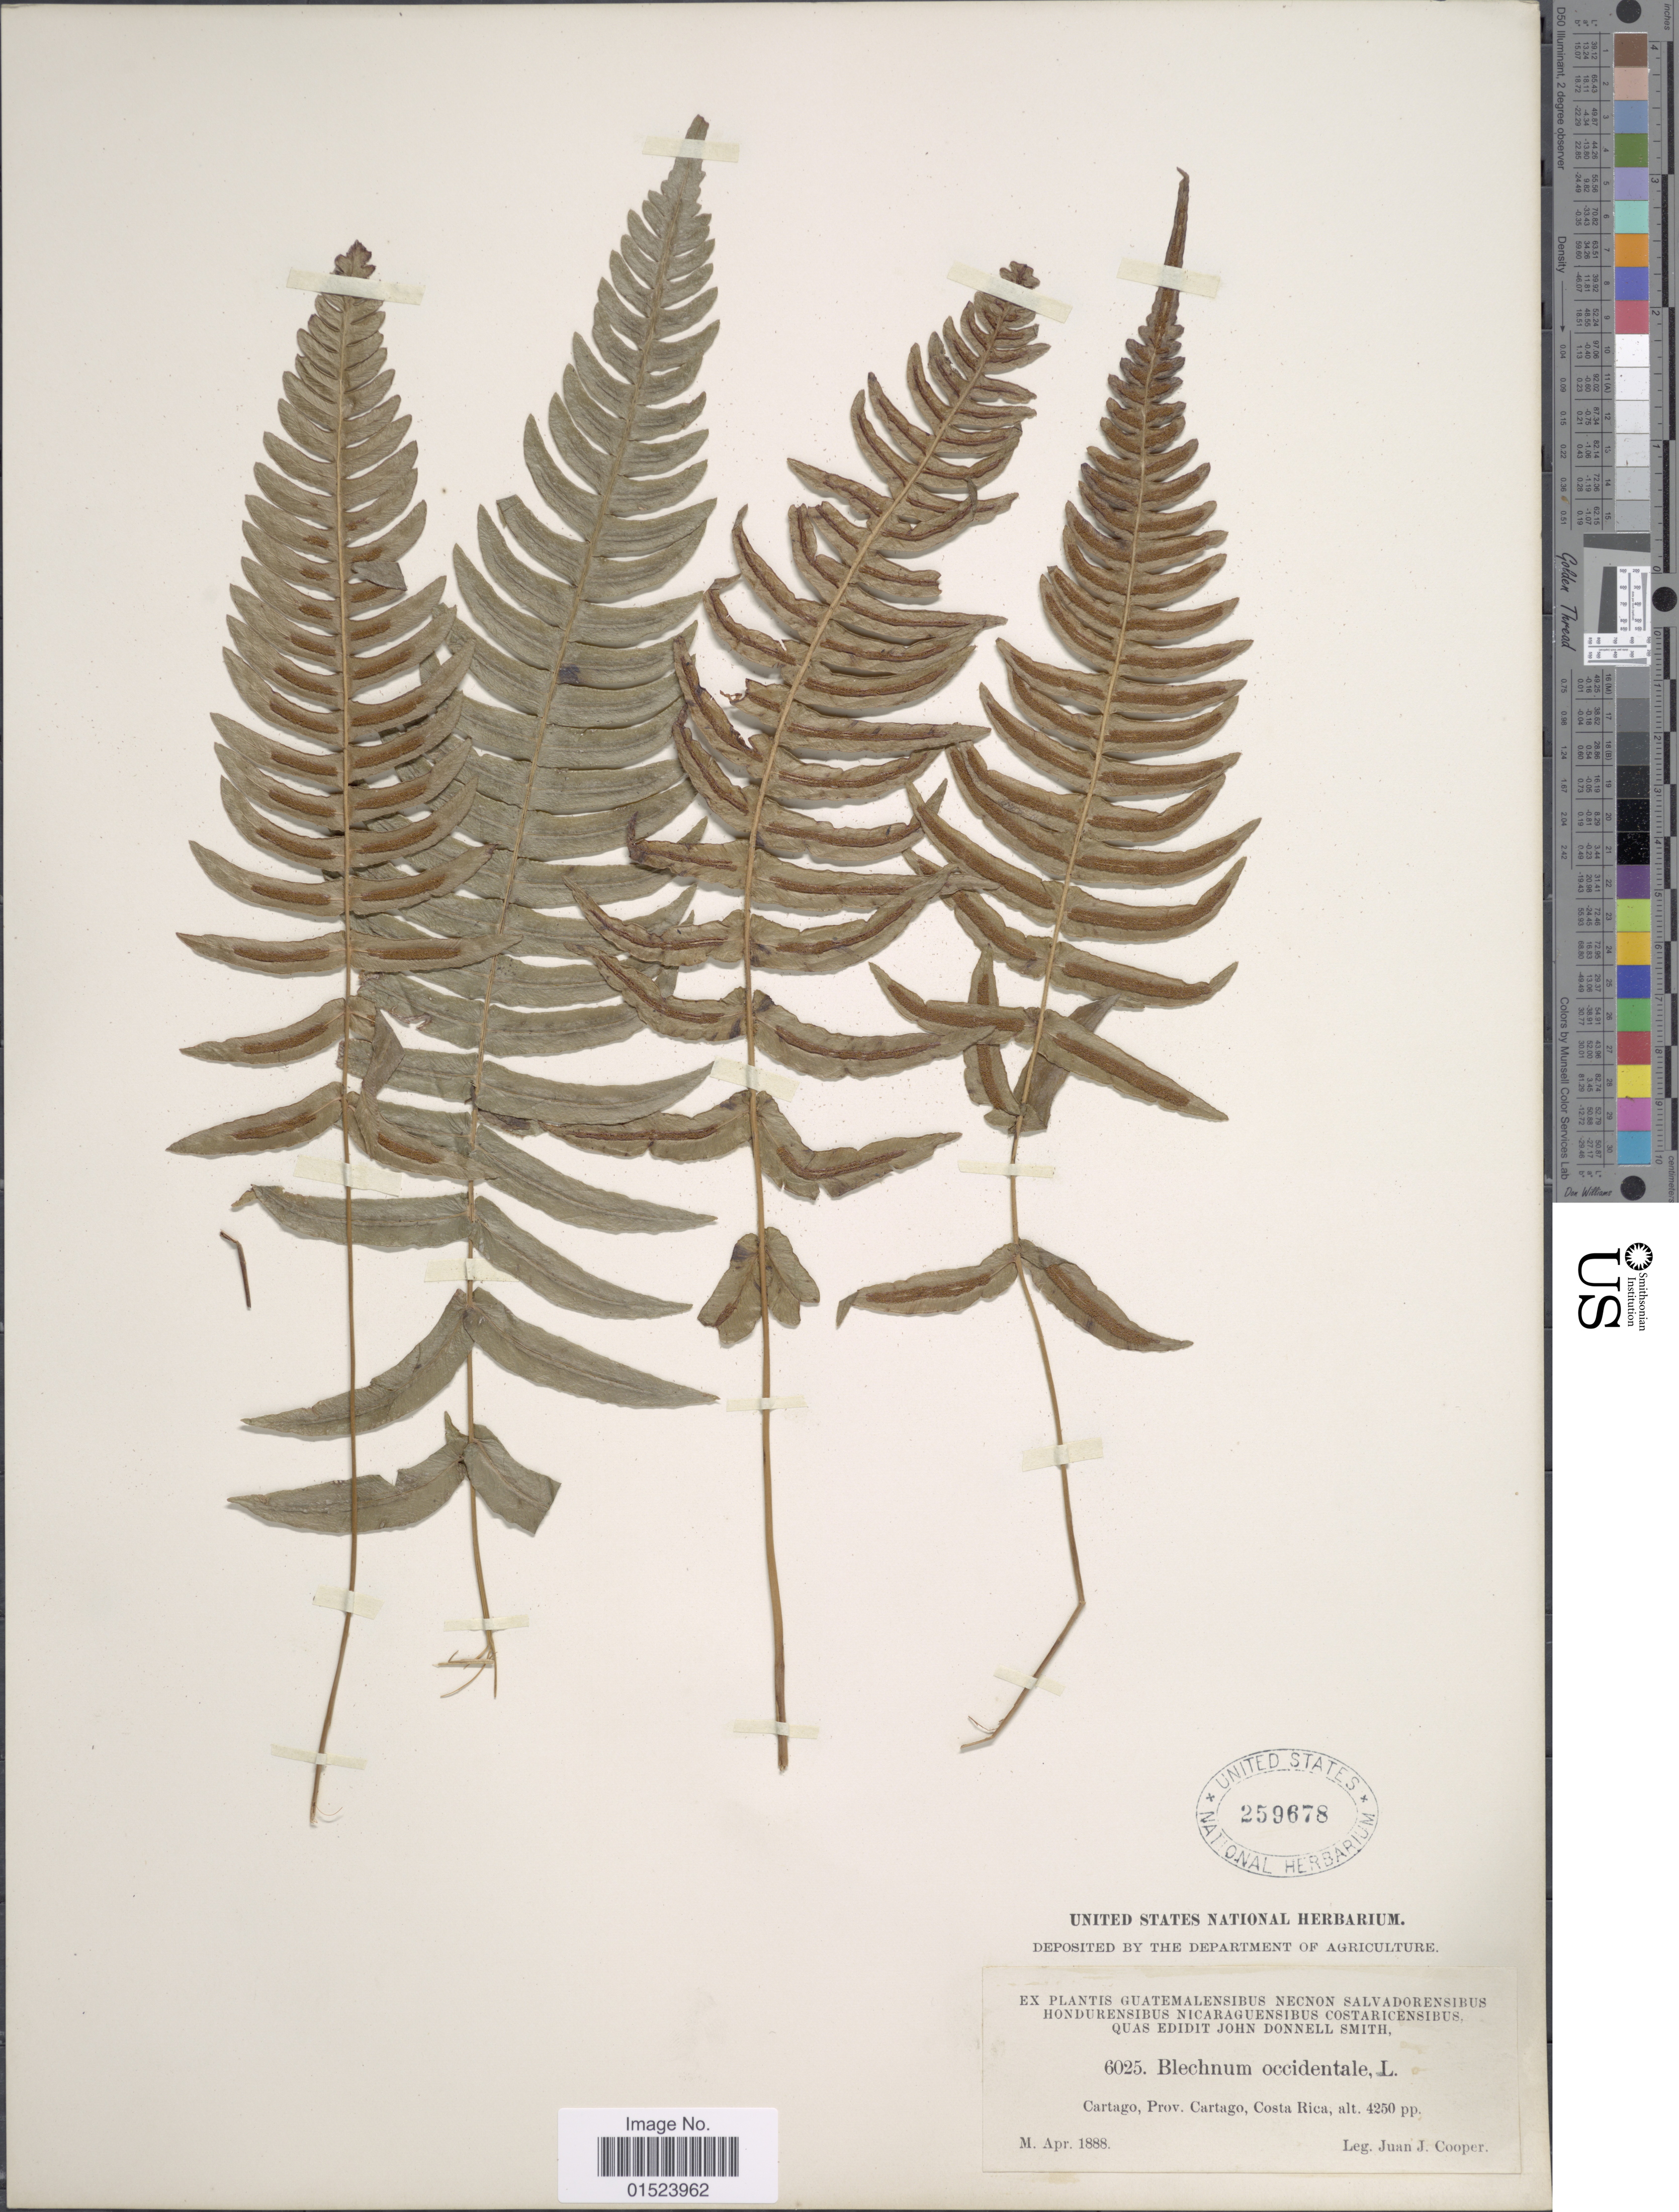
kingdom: Plantae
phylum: Tracheophyta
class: Polypodiopsida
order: Polypodiales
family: Blechnaceae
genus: Blechnum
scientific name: Blechnum glandulosum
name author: Link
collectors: J. J. Cooper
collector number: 6025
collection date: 1888-04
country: Costa Rica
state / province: Cartago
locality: Cartago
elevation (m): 1295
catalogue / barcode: US 259678